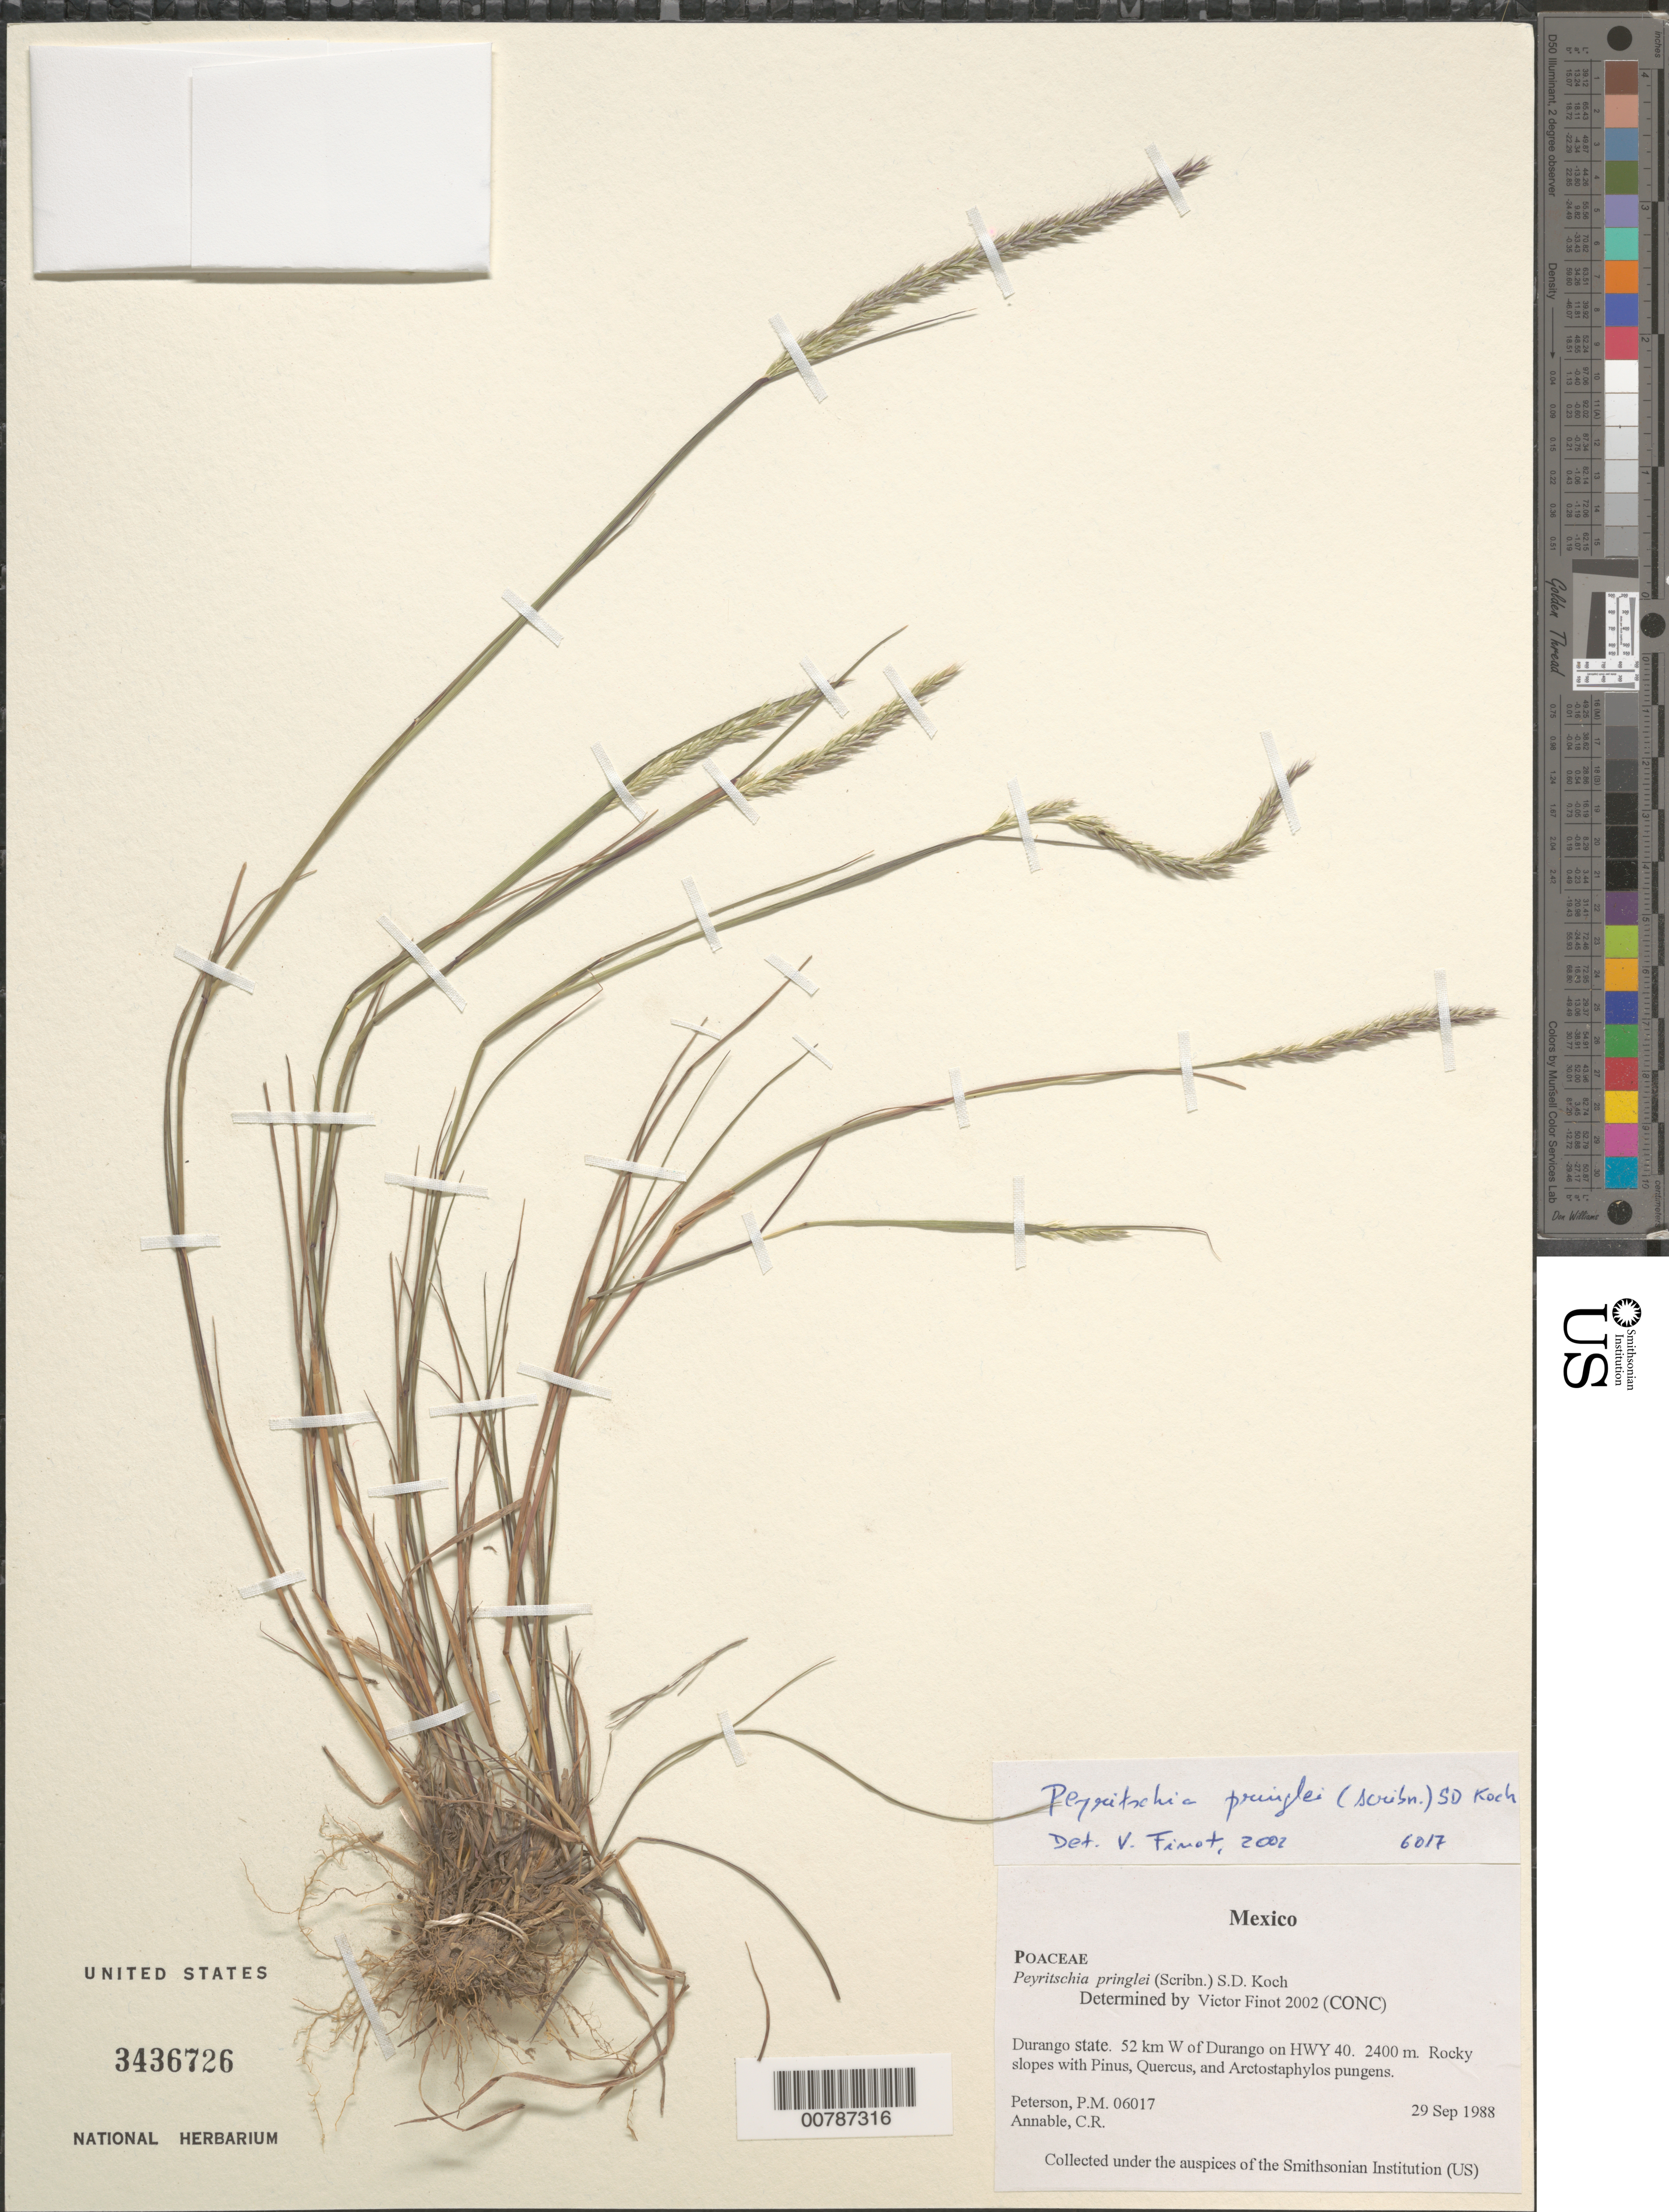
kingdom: Plantae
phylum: Tracheophyta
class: Liliopsida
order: Poales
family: Poaceae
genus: Peyritschia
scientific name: Peyritschia pringlei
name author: (Scribn.) S.D. Koch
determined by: Finot, V. L.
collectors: P. M. Peterson & C. R. Annable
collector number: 06017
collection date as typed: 29 Sep 1988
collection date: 1988-09-29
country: Mexico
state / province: Durango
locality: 52 km W of Durango on HWY 40.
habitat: Rocky slopes with Pinus, Quercus, and Arctostaphylos pungens.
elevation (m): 2400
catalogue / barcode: US 3436726